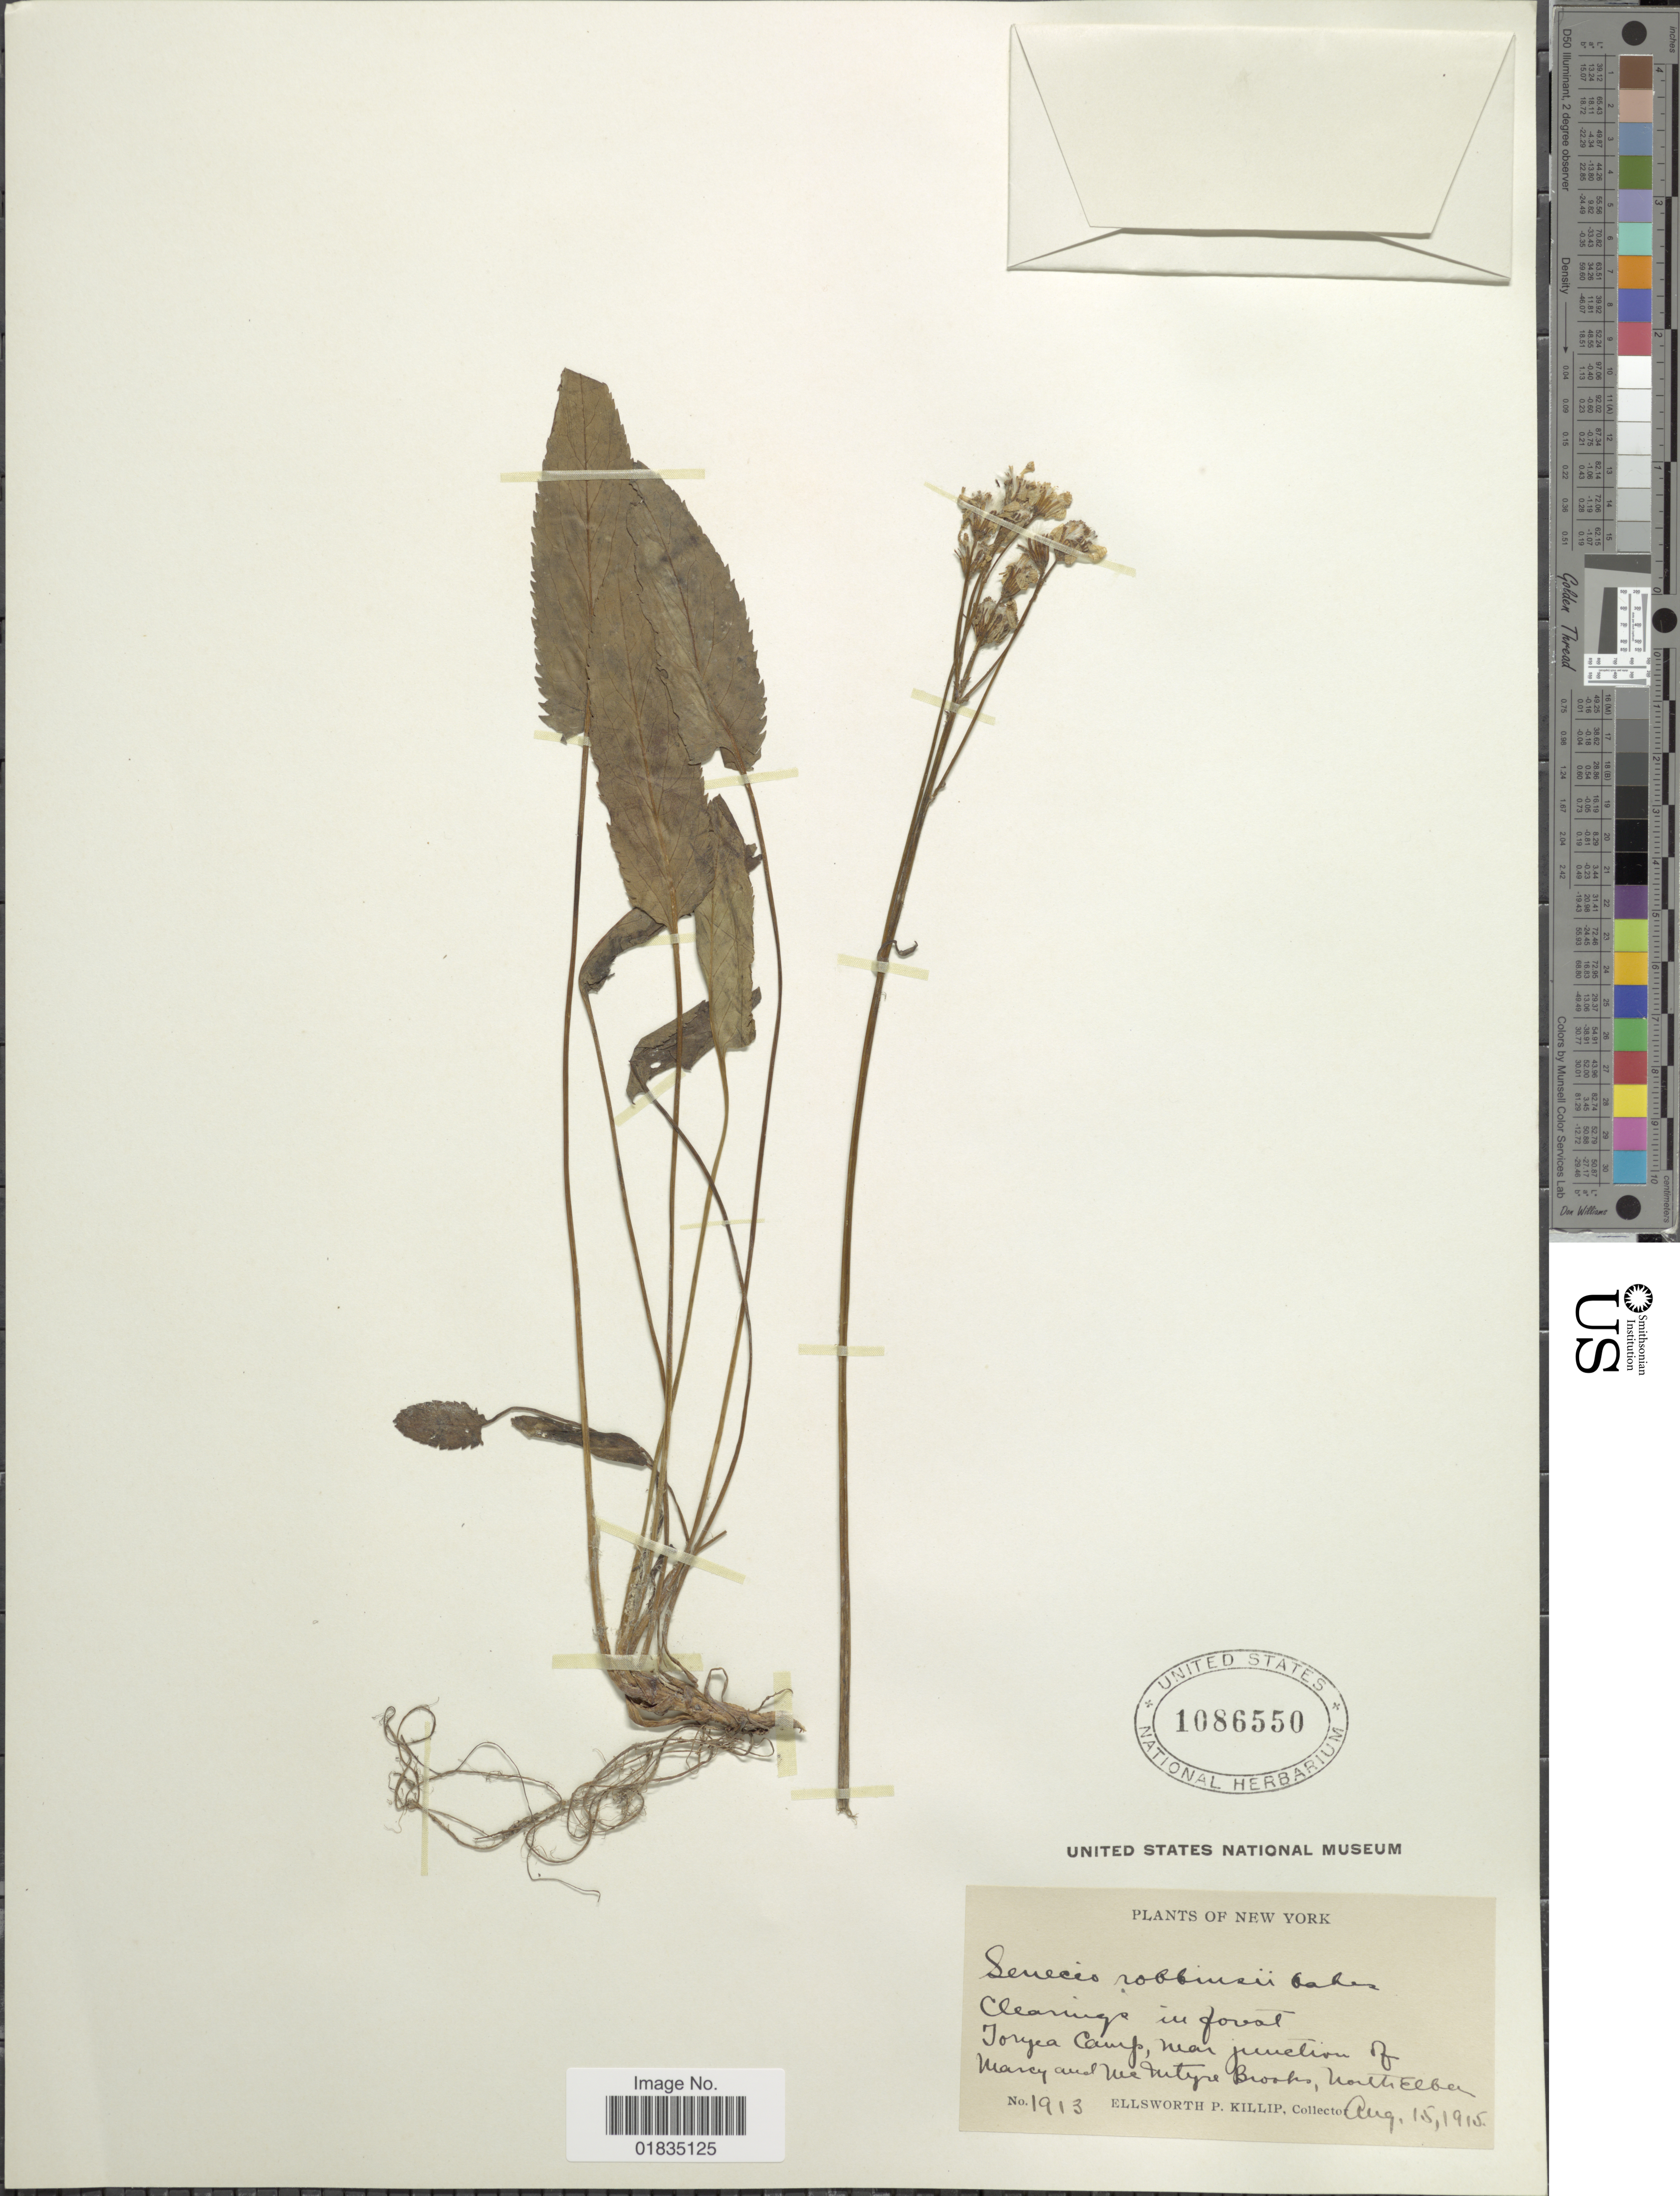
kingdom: Plantae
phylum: Tracheophyta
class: Magnoliopsida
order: Asterales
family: Asteraceae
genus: Packera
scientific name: Packera schweinitziana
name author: (Nutt.) W.A. Weber & Á. Löve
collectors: E. P. Killip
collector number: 1913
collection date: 1915-08-15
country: United States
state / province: New York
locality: Toryea Camp near junction of Marcy and McIntyre Brooks, North Elba.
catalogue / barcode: US 1086550